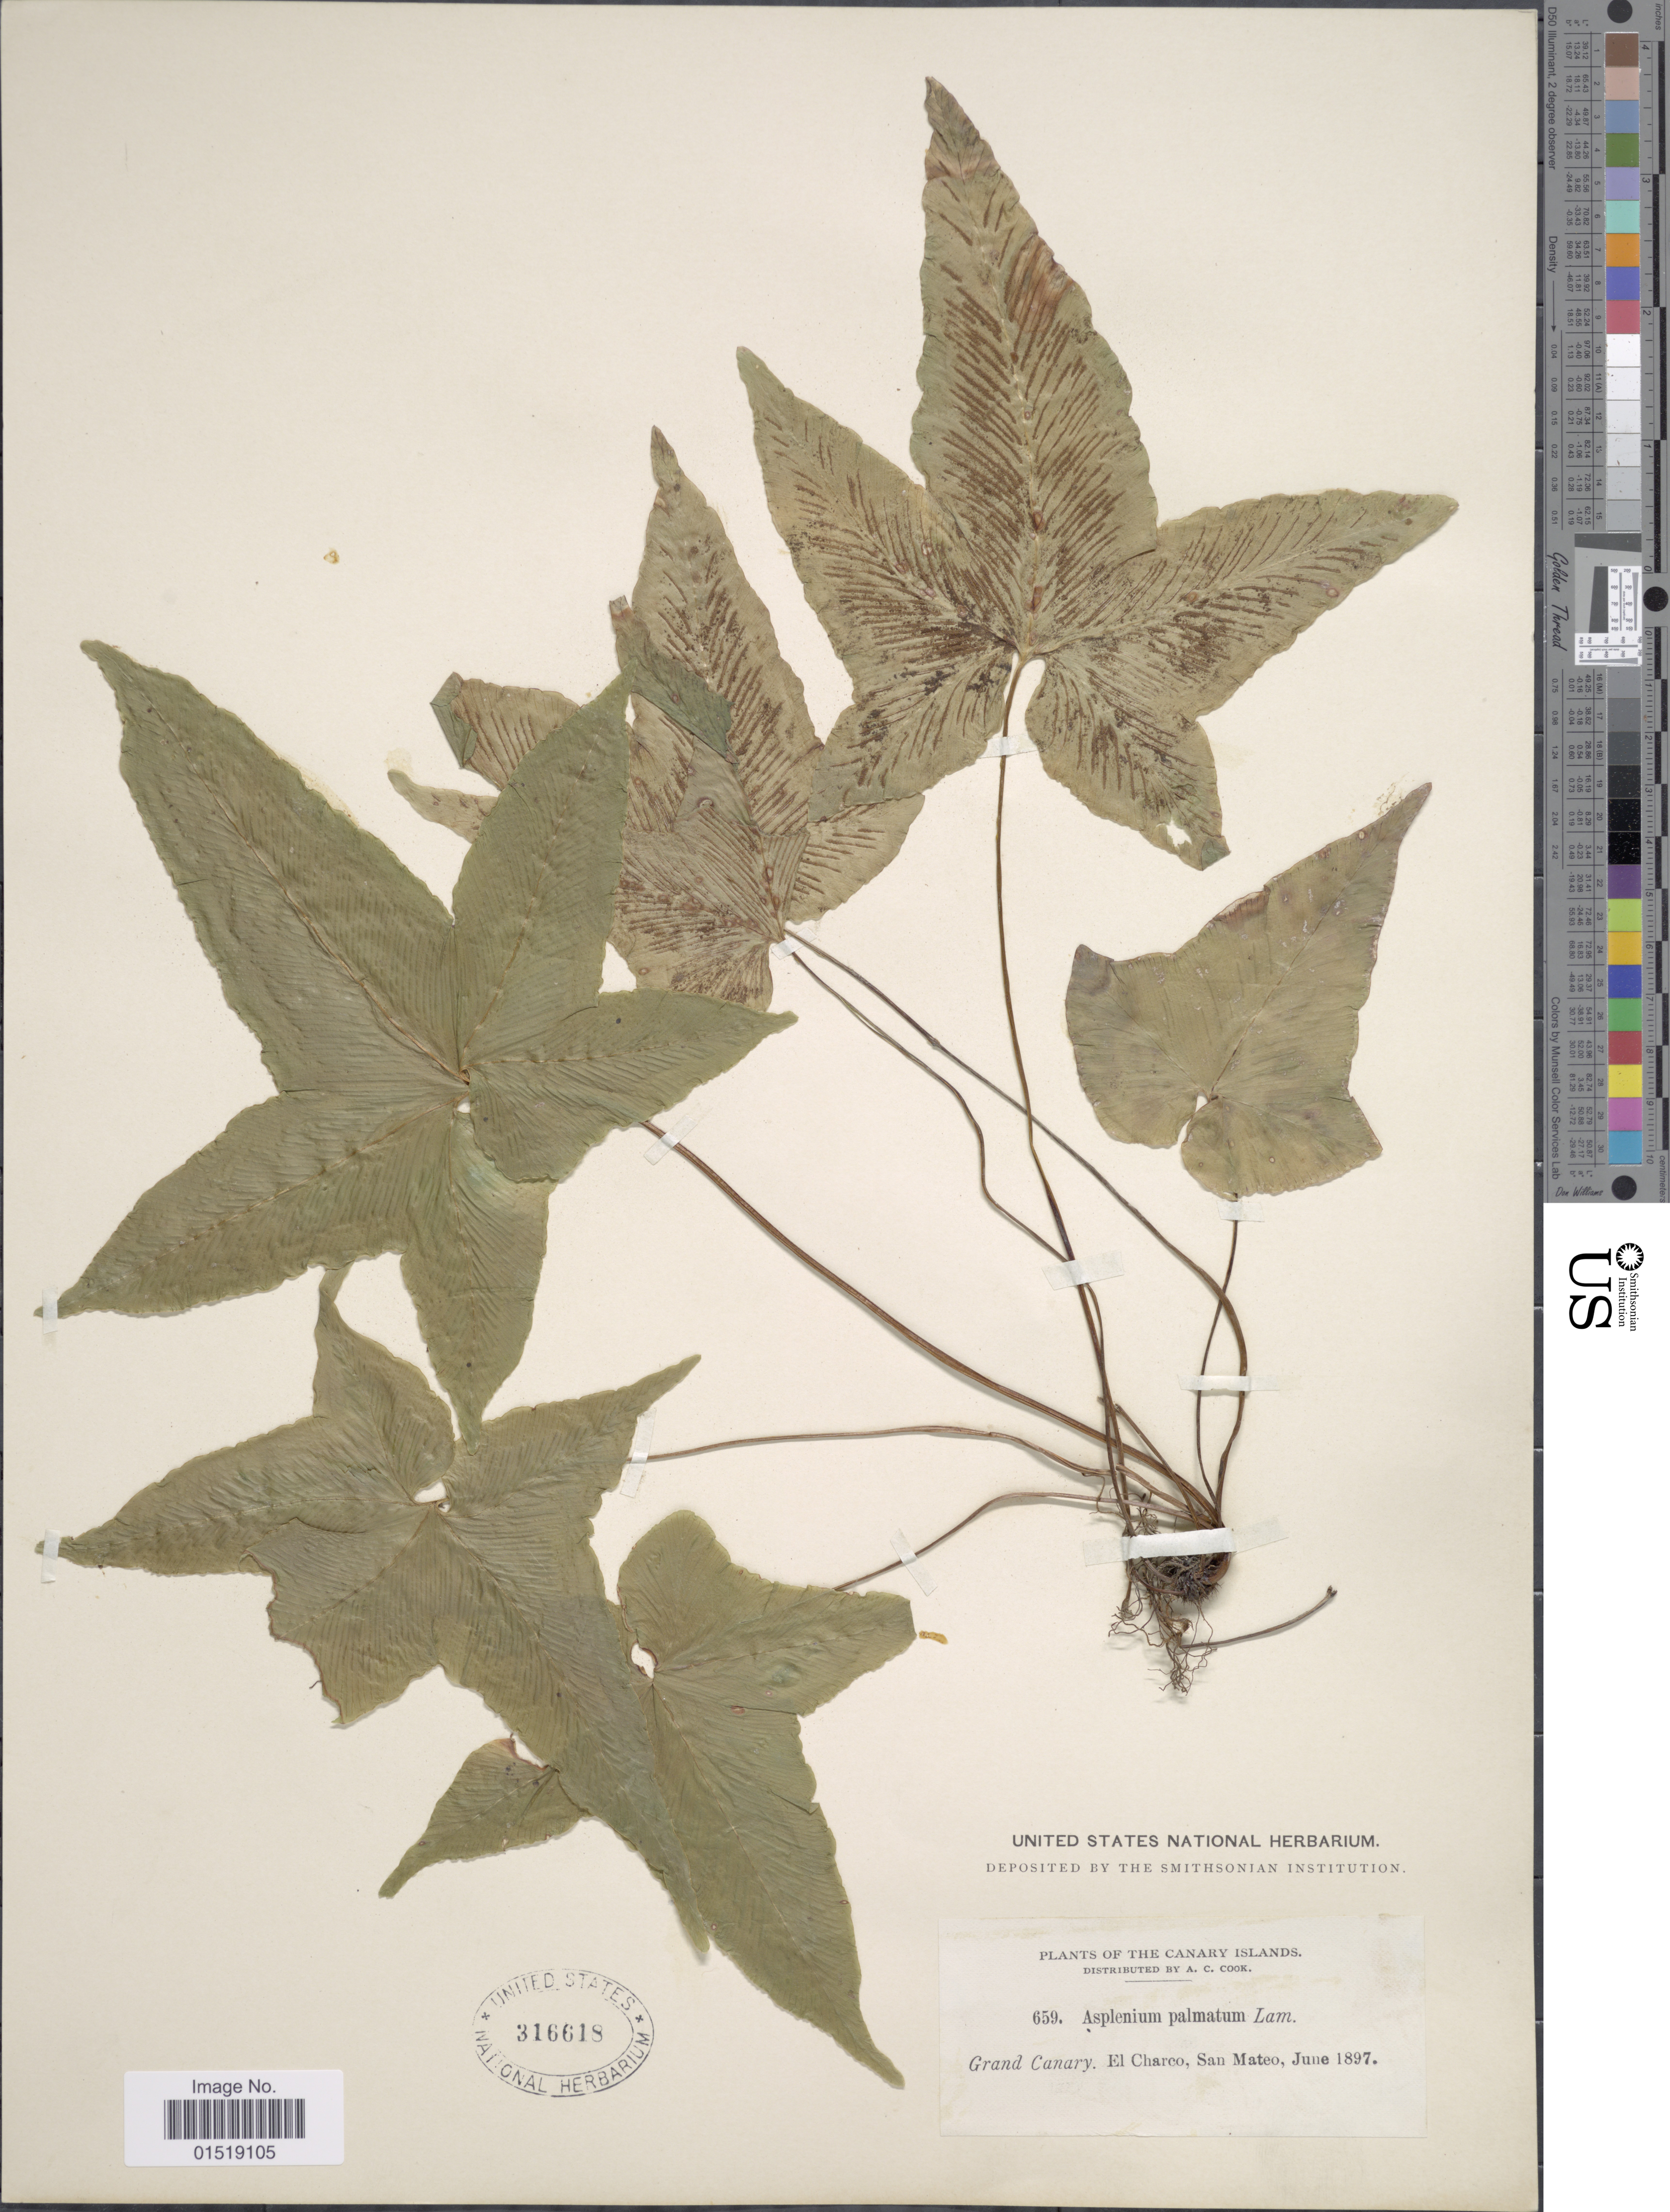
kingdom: Plantae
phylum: Tracheophyta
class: Polypodiopsida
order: Polypodiales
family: Aspleniaceae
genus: Asplenium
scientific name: Asplenium hemionitis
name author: L.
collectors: Alice C. Cook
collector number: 659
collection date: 1897-06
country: Spain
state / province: Canarias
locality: Canary Islands. Grand Canary. El Charco, San Mateo.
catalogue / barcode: US 316618